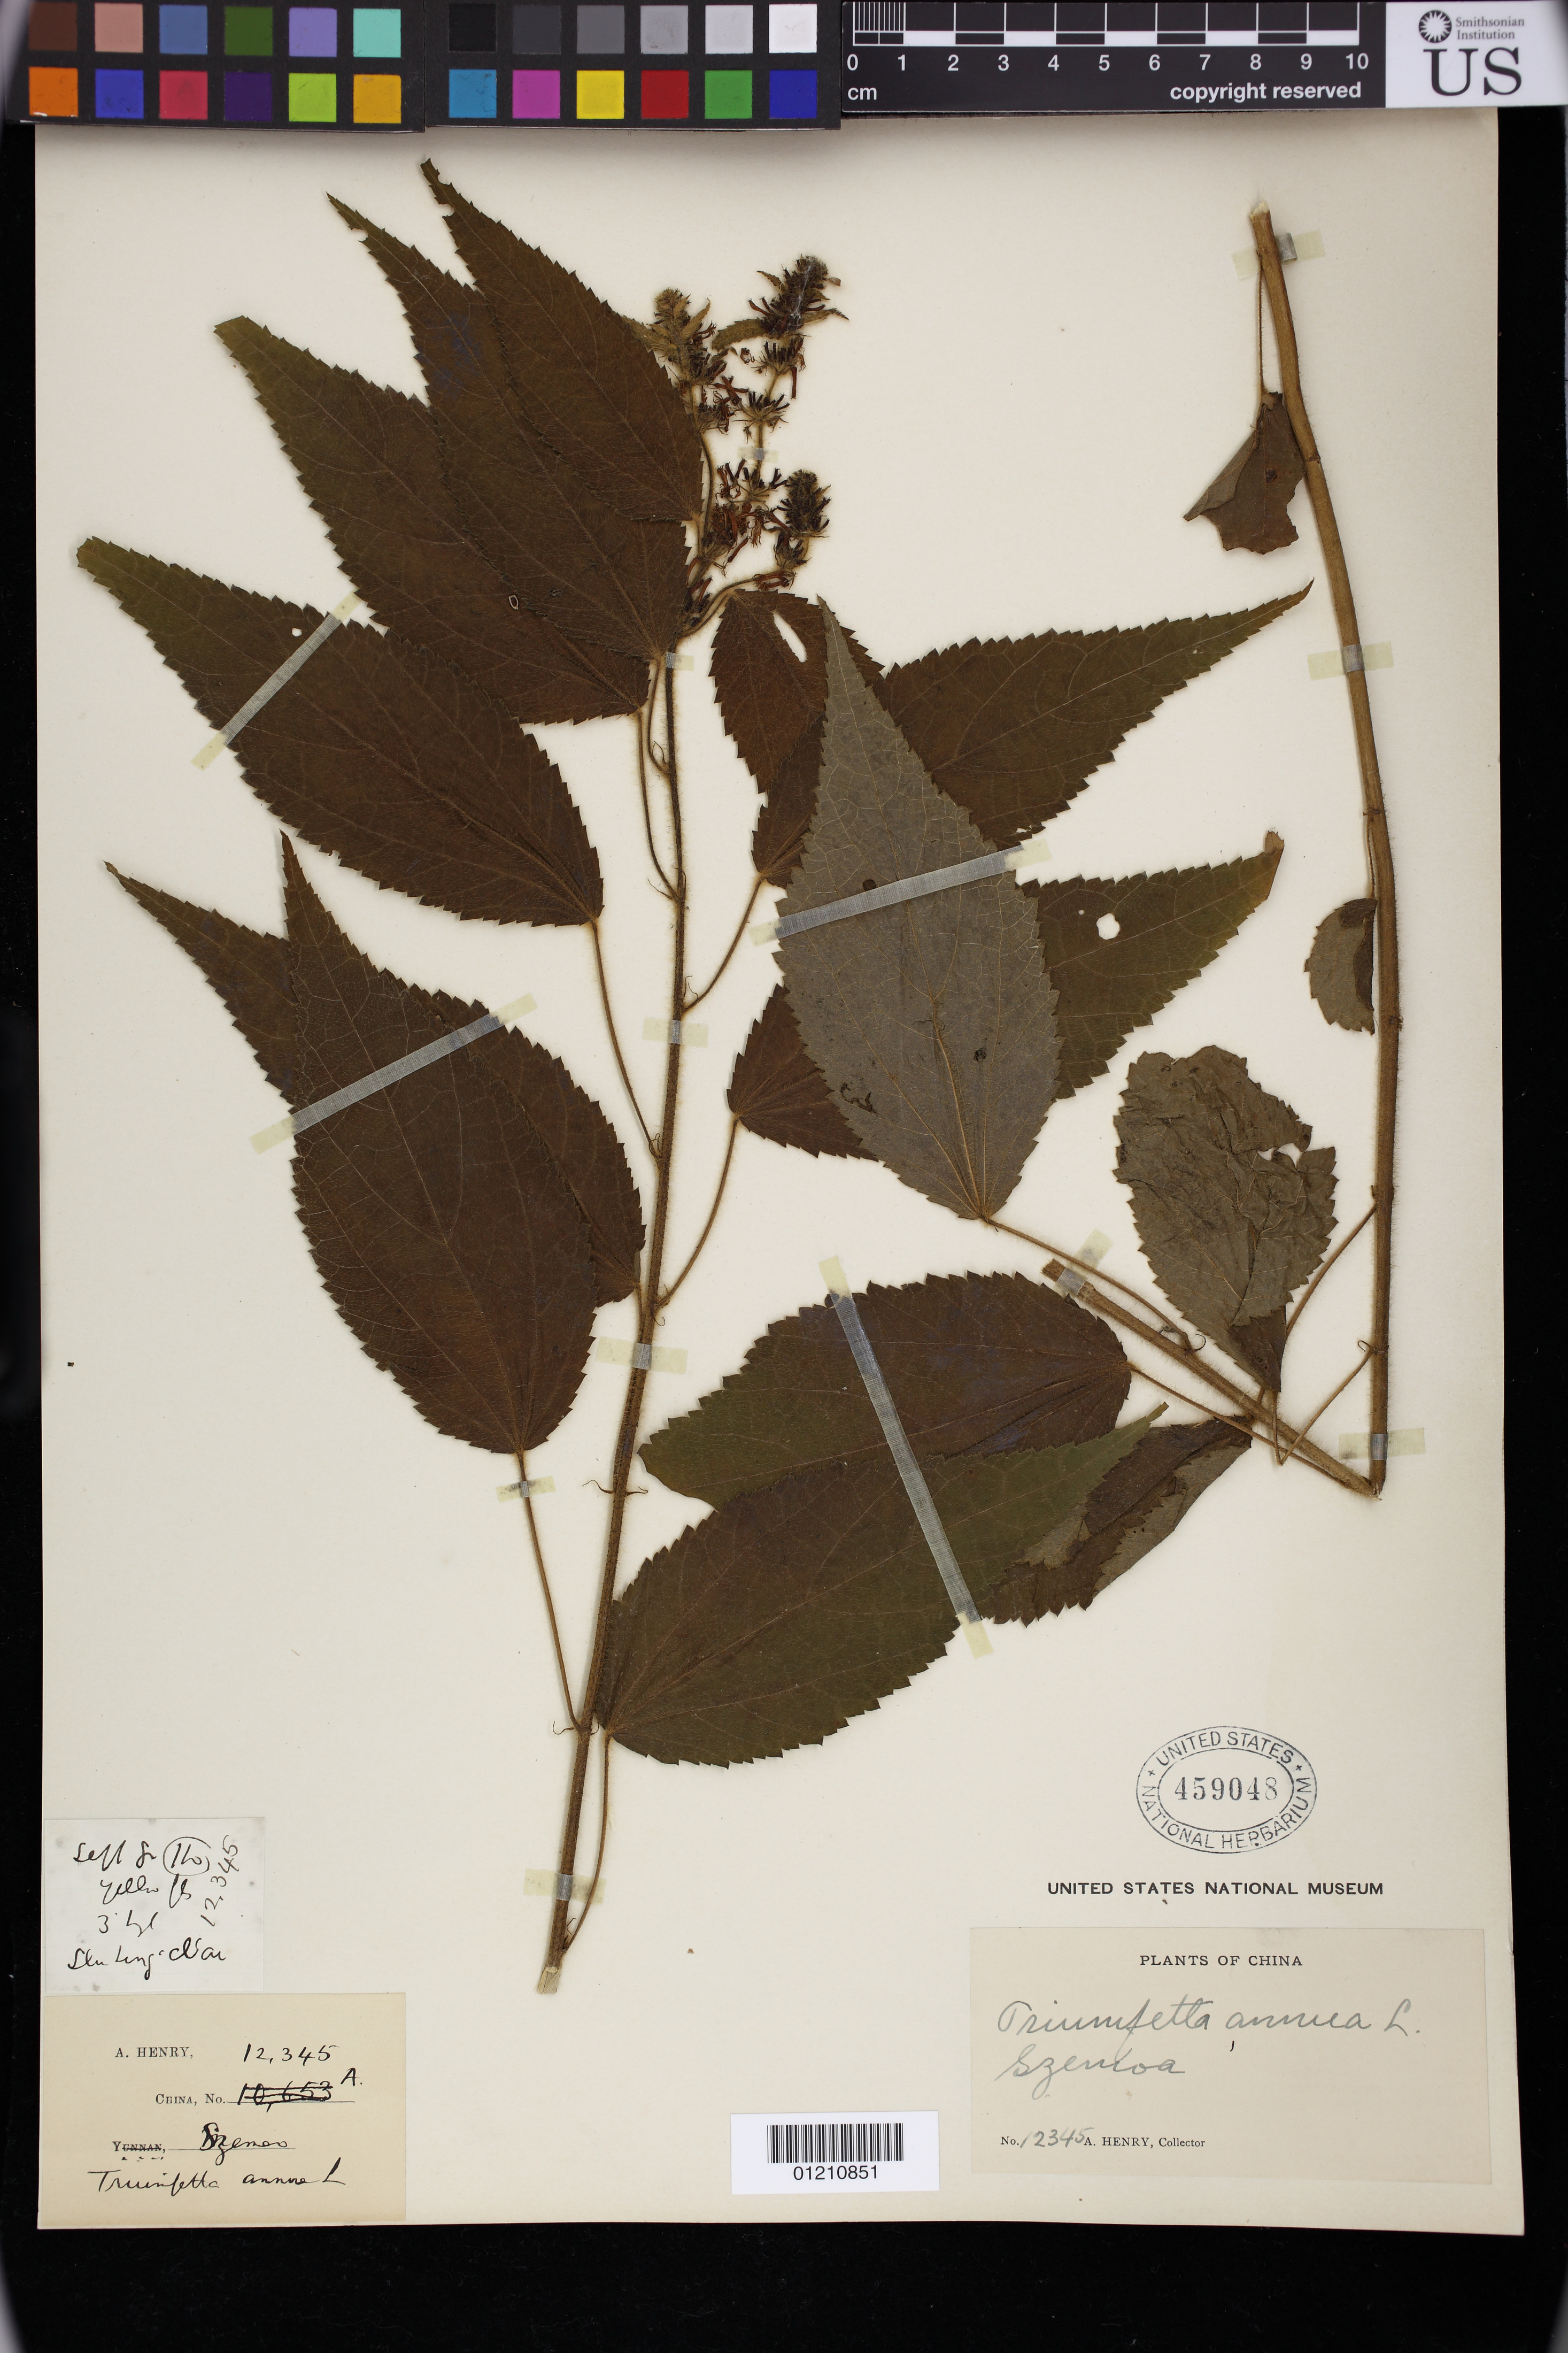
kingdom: Plantae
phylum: Tracheophyta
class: Magnoliopsida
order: Malvales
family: Malvaceae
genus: Triumfetta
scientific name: Triumfetta annua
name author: L.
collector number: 12345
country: China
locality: Szenoa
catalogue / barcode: US 459048